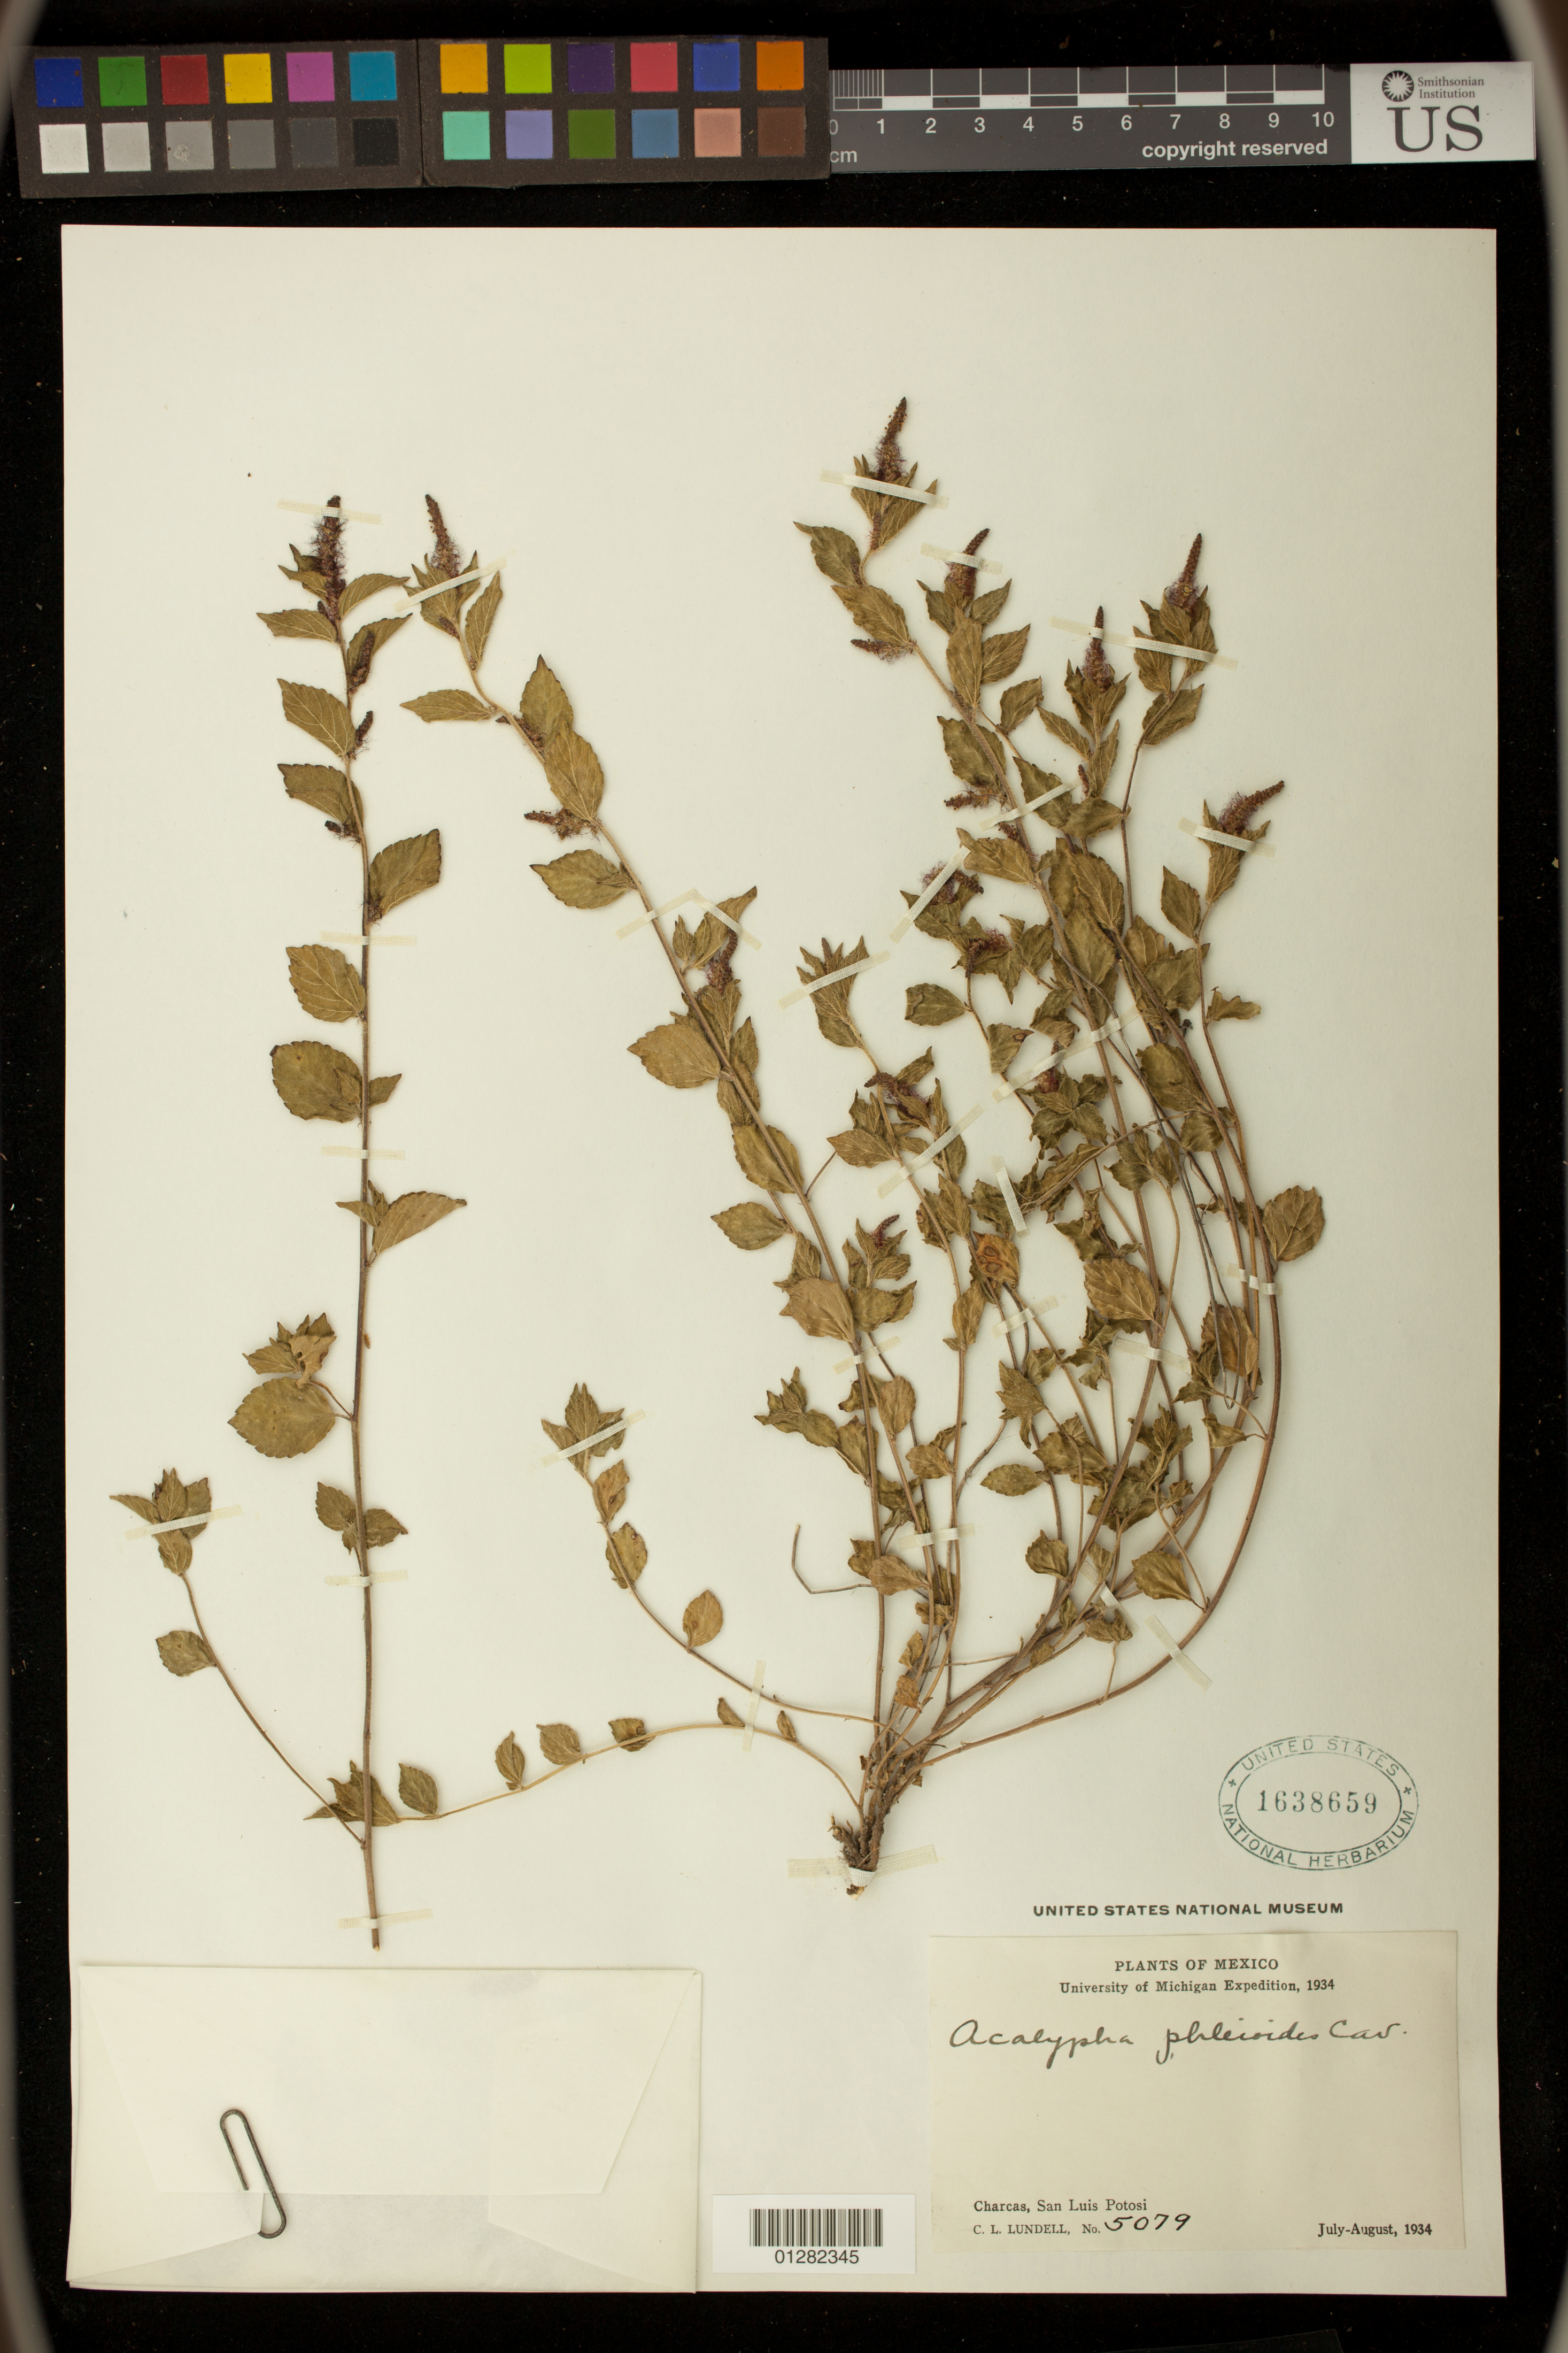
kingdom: Plantae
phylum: Tracheophyta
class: Magnoliopsida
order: Malpighiales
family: Euphorbiaceae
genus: Acalypha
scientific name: Acalypha phleoides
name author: Cav.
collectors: C. L. Lundell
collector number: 5079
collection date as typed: Jul 1934 to -- Aug 1934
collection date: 1934-07/1934-08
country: Mexico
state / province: San Luis Potosí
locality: Charcas.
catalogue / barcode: US 1638659